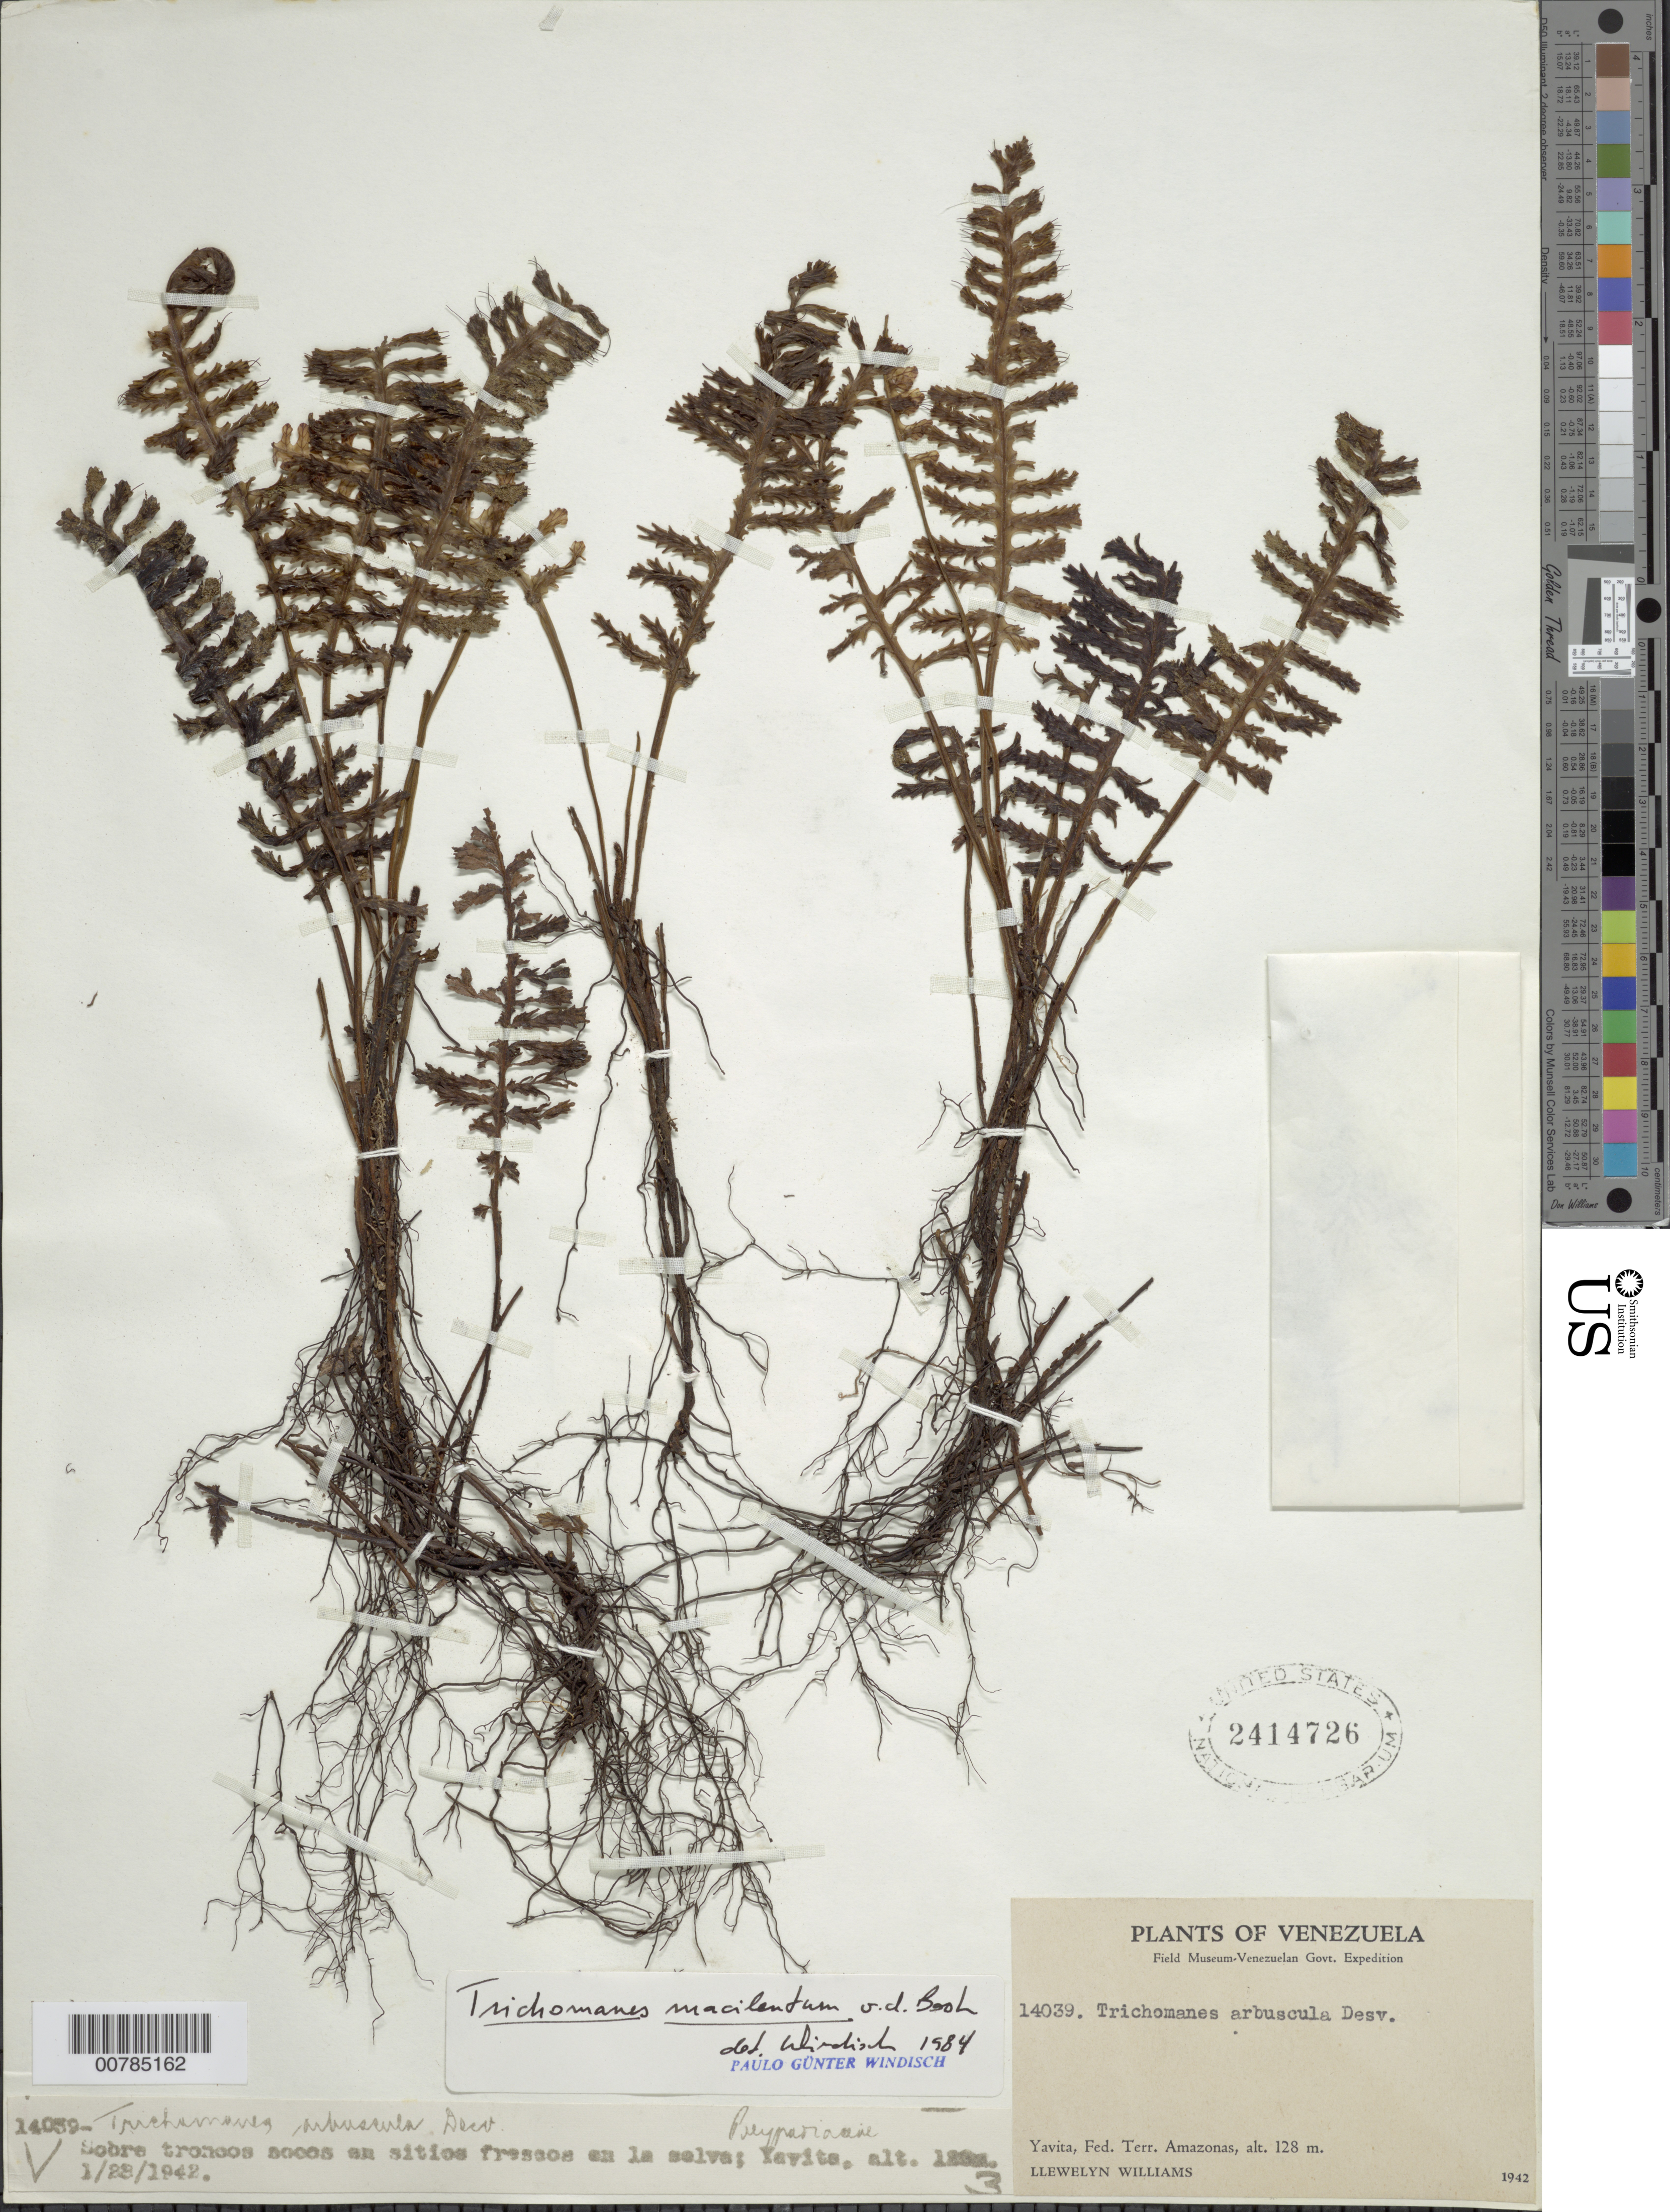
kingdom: Plantae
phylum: Tracheophyta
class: Polypodiopsida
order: Hymenophyllales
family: Hymenophyllaceae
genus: Trichomanes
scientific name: Trichomanes macilentum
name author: Bosch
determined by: Windisch, Paulo Guenter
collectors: Ll. Williams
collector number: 14039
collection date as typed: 28-Jan-42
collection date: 1942-01-28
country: Venezuela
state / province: Amazonas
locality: Yavita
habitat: Sobre troncos secos en sitios frescos en la selva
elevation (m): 128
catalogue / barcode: US 2414726